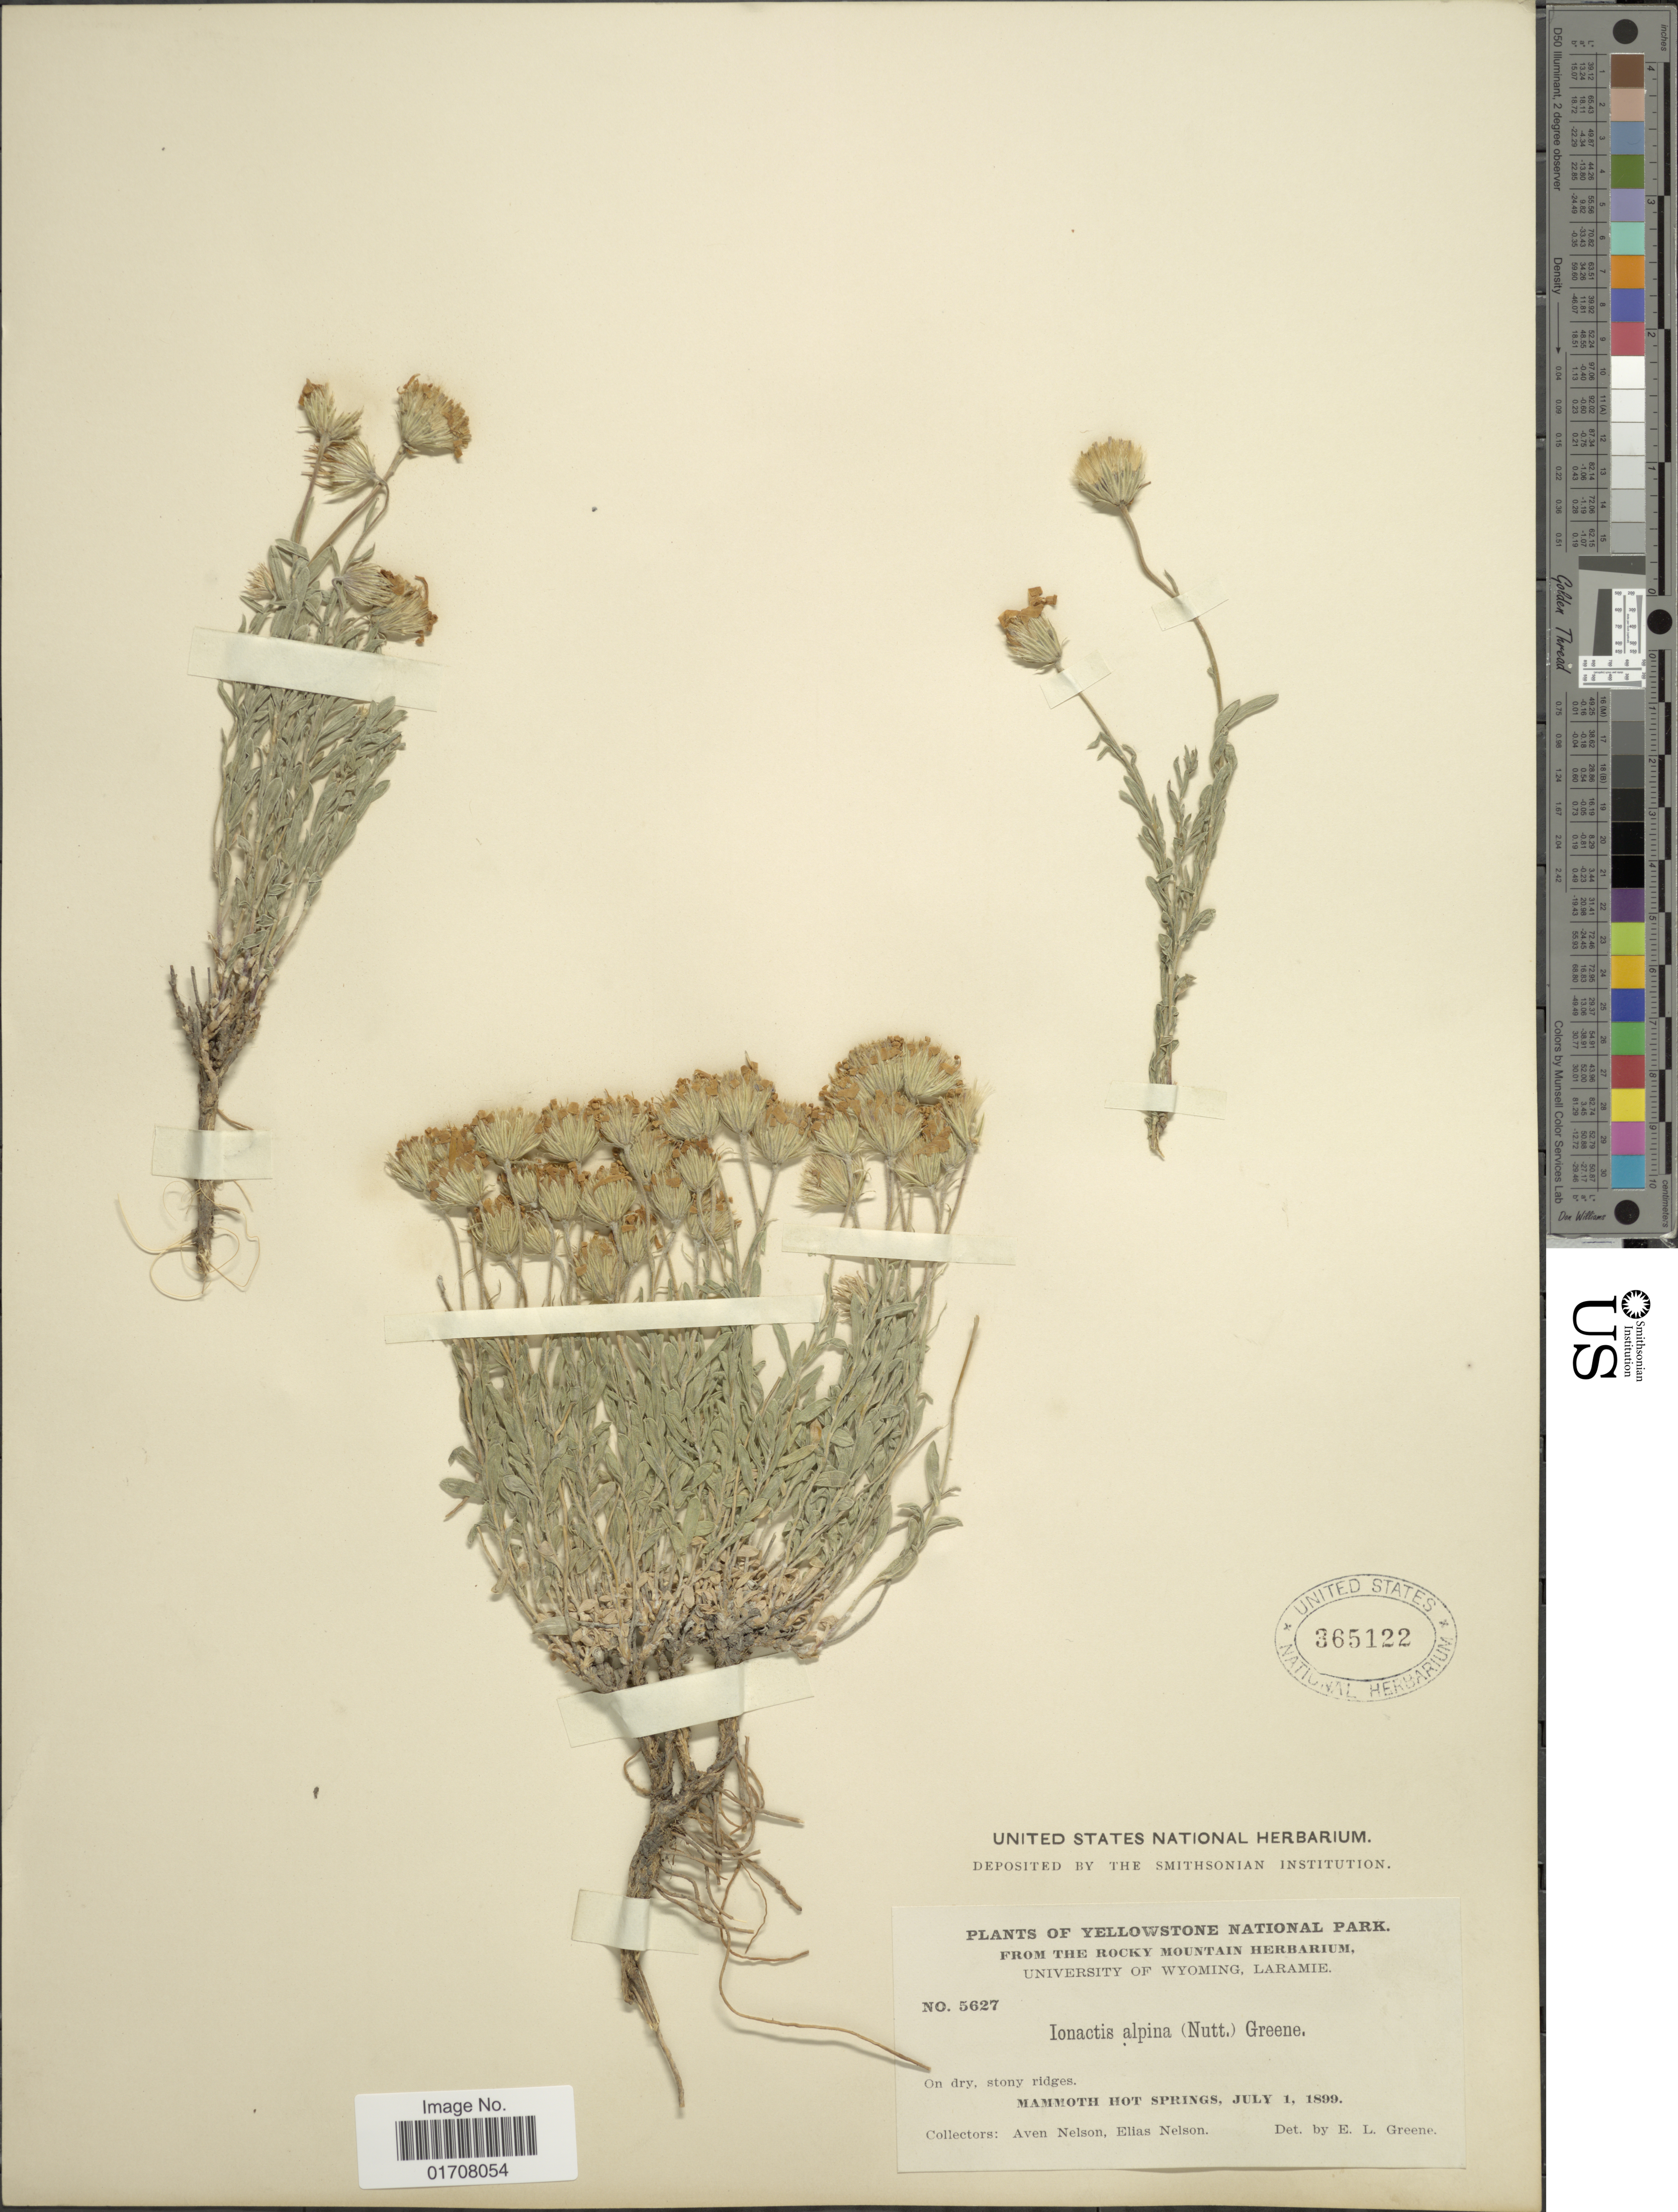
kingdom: Plantae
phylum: Tracheophyta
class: Magnoliopsida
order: Asterales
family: Asteraceae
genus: Ionactis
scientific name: Ionactis alpina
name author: (Nutt.) Greene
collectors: A. Nelson & E. Nelson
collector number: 5627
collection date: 1899-07-01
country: United States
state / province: Wyoming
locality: Yellowstone National Park, Mammoth Hot Springs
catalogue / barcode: US 365122